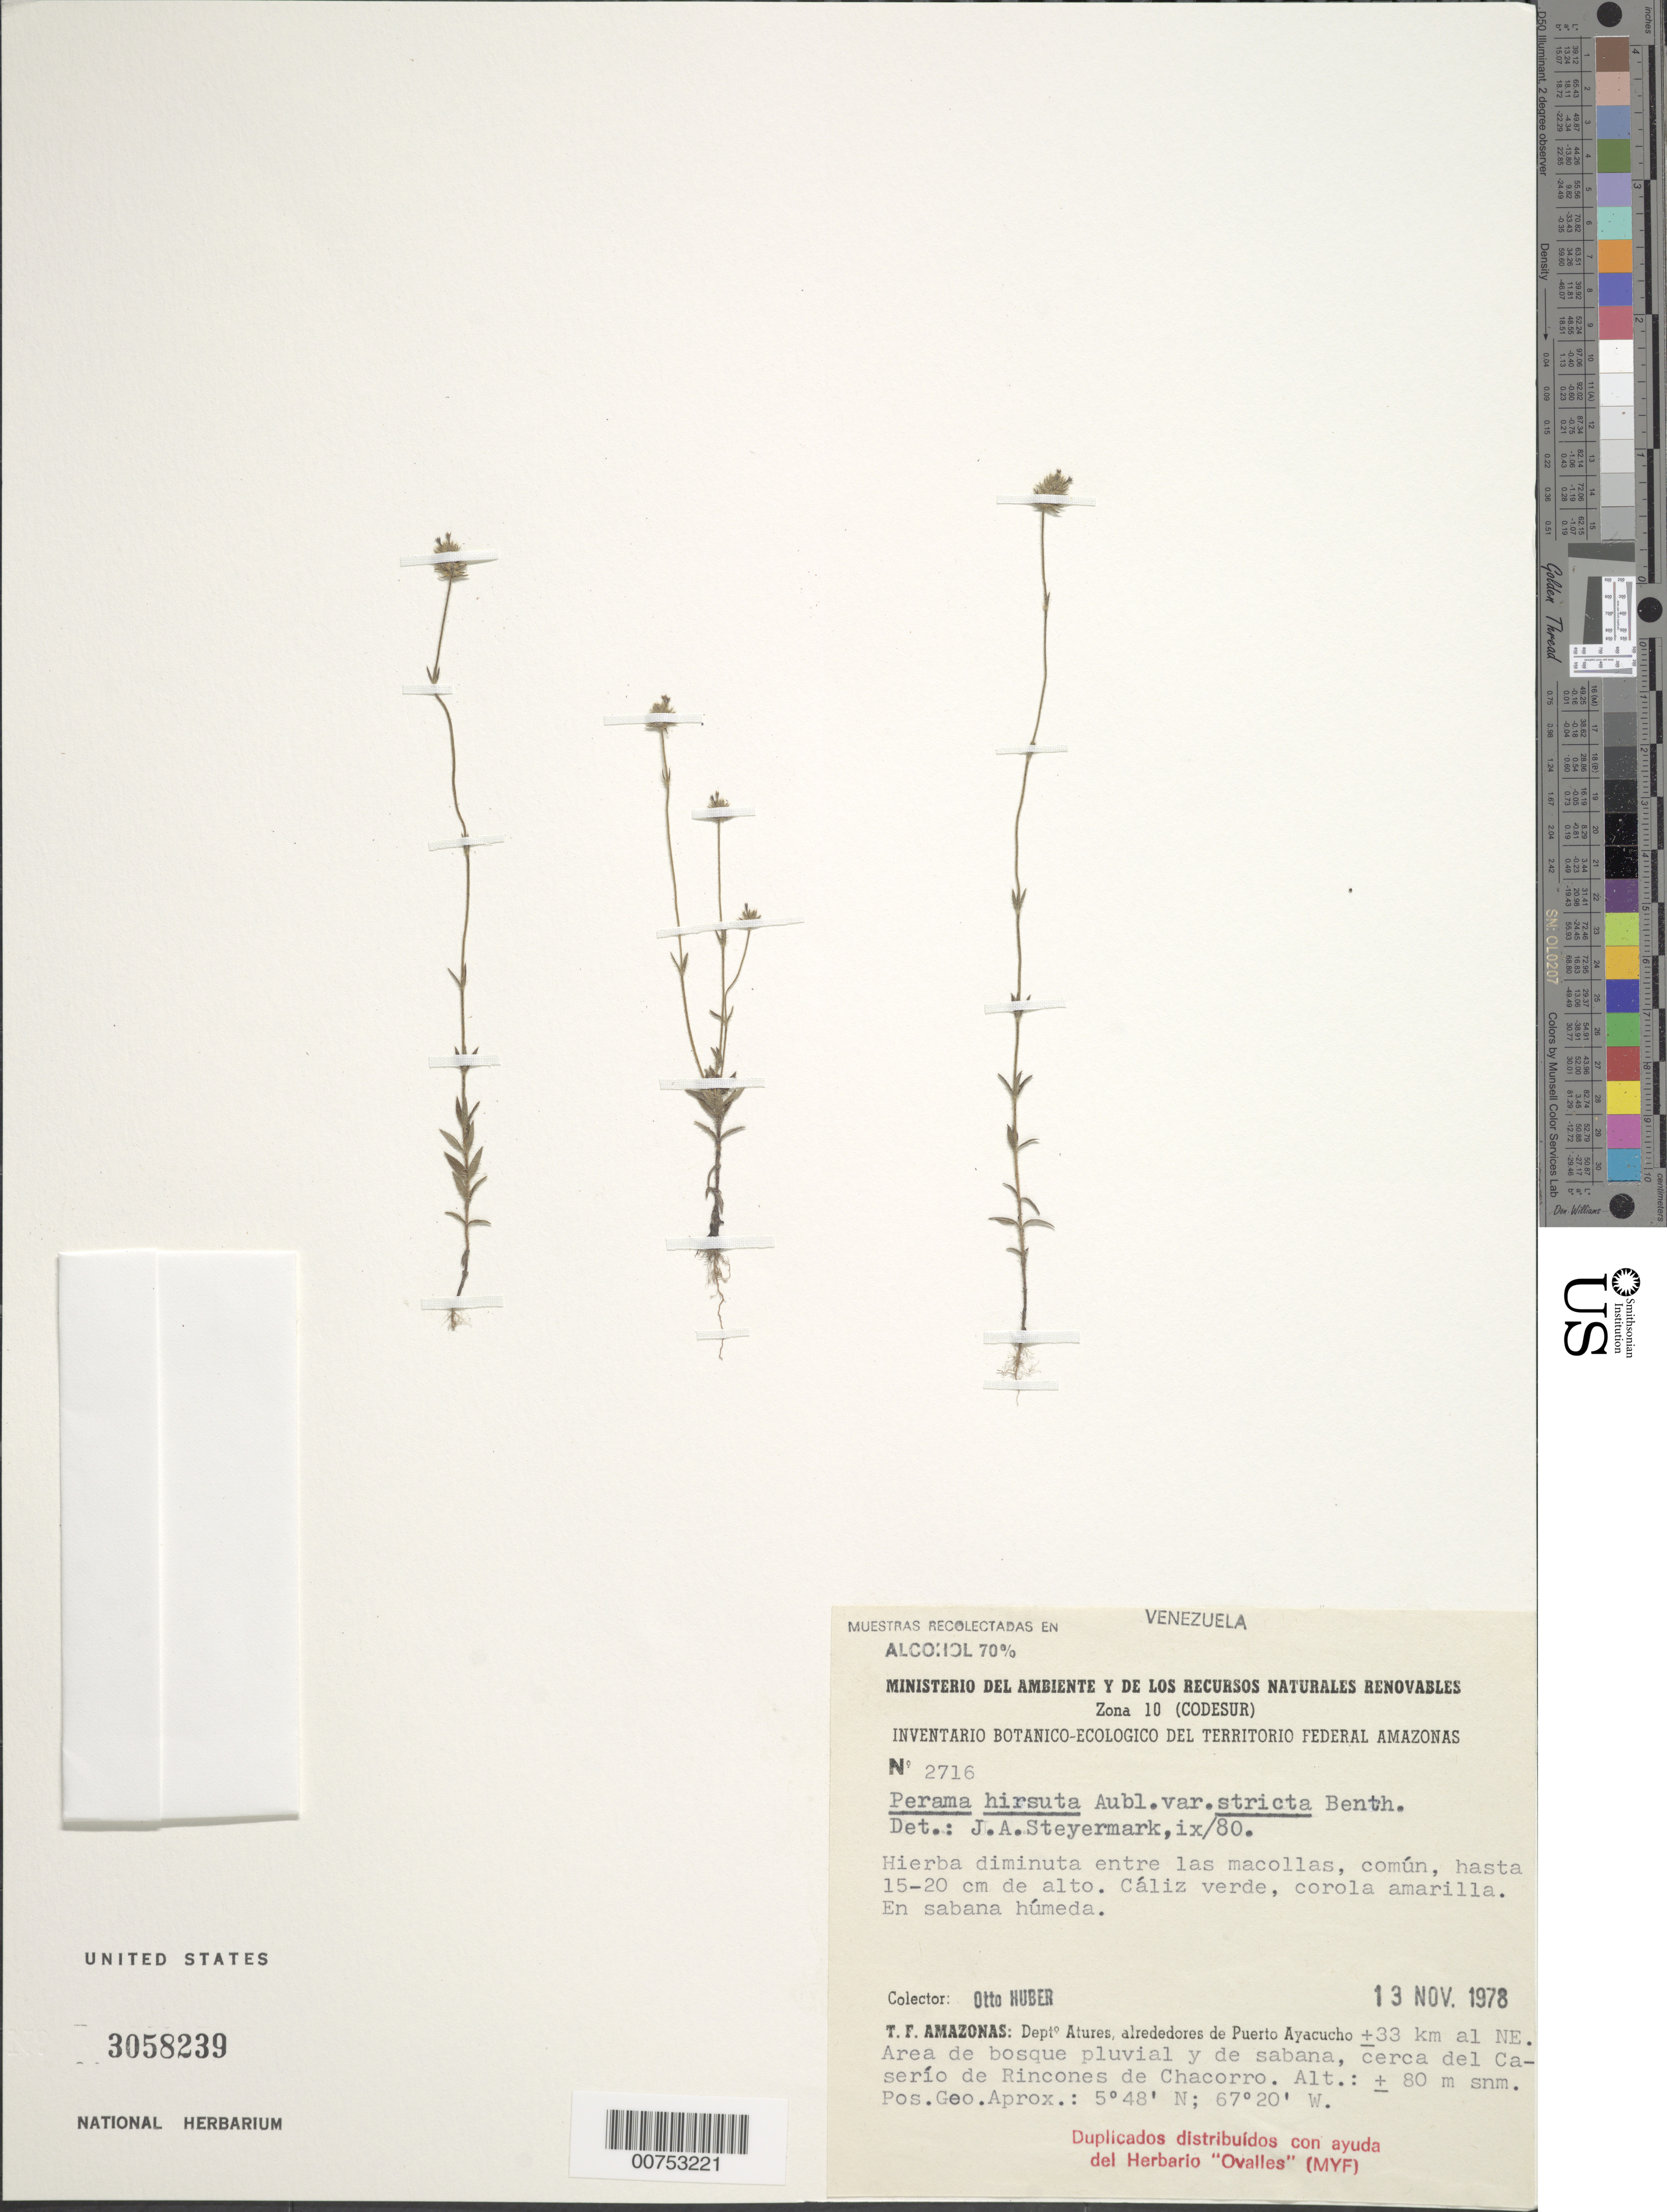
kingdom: Plantae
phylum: Tracheophyta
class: Magnoliopsida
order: Gentianales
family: Rubiaceae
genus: Perama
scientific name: Perama hirsuta var. stricta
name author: (Benth.) Brem.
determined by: Steyermark, Julian A., (VEN)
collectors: O. Huber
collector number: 2716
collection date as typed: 13-Nov-78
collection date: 1978-11-13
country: Venezuela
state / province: Amazonas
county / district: Atures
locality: Puerto Ayacucho, 33 km NE of; near Caserío de Rincones de Chacorro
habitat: Area de bosque pluvial y de sabana; en sabana húmeda, entre las macllas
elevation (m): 80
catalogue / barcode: US 3058239